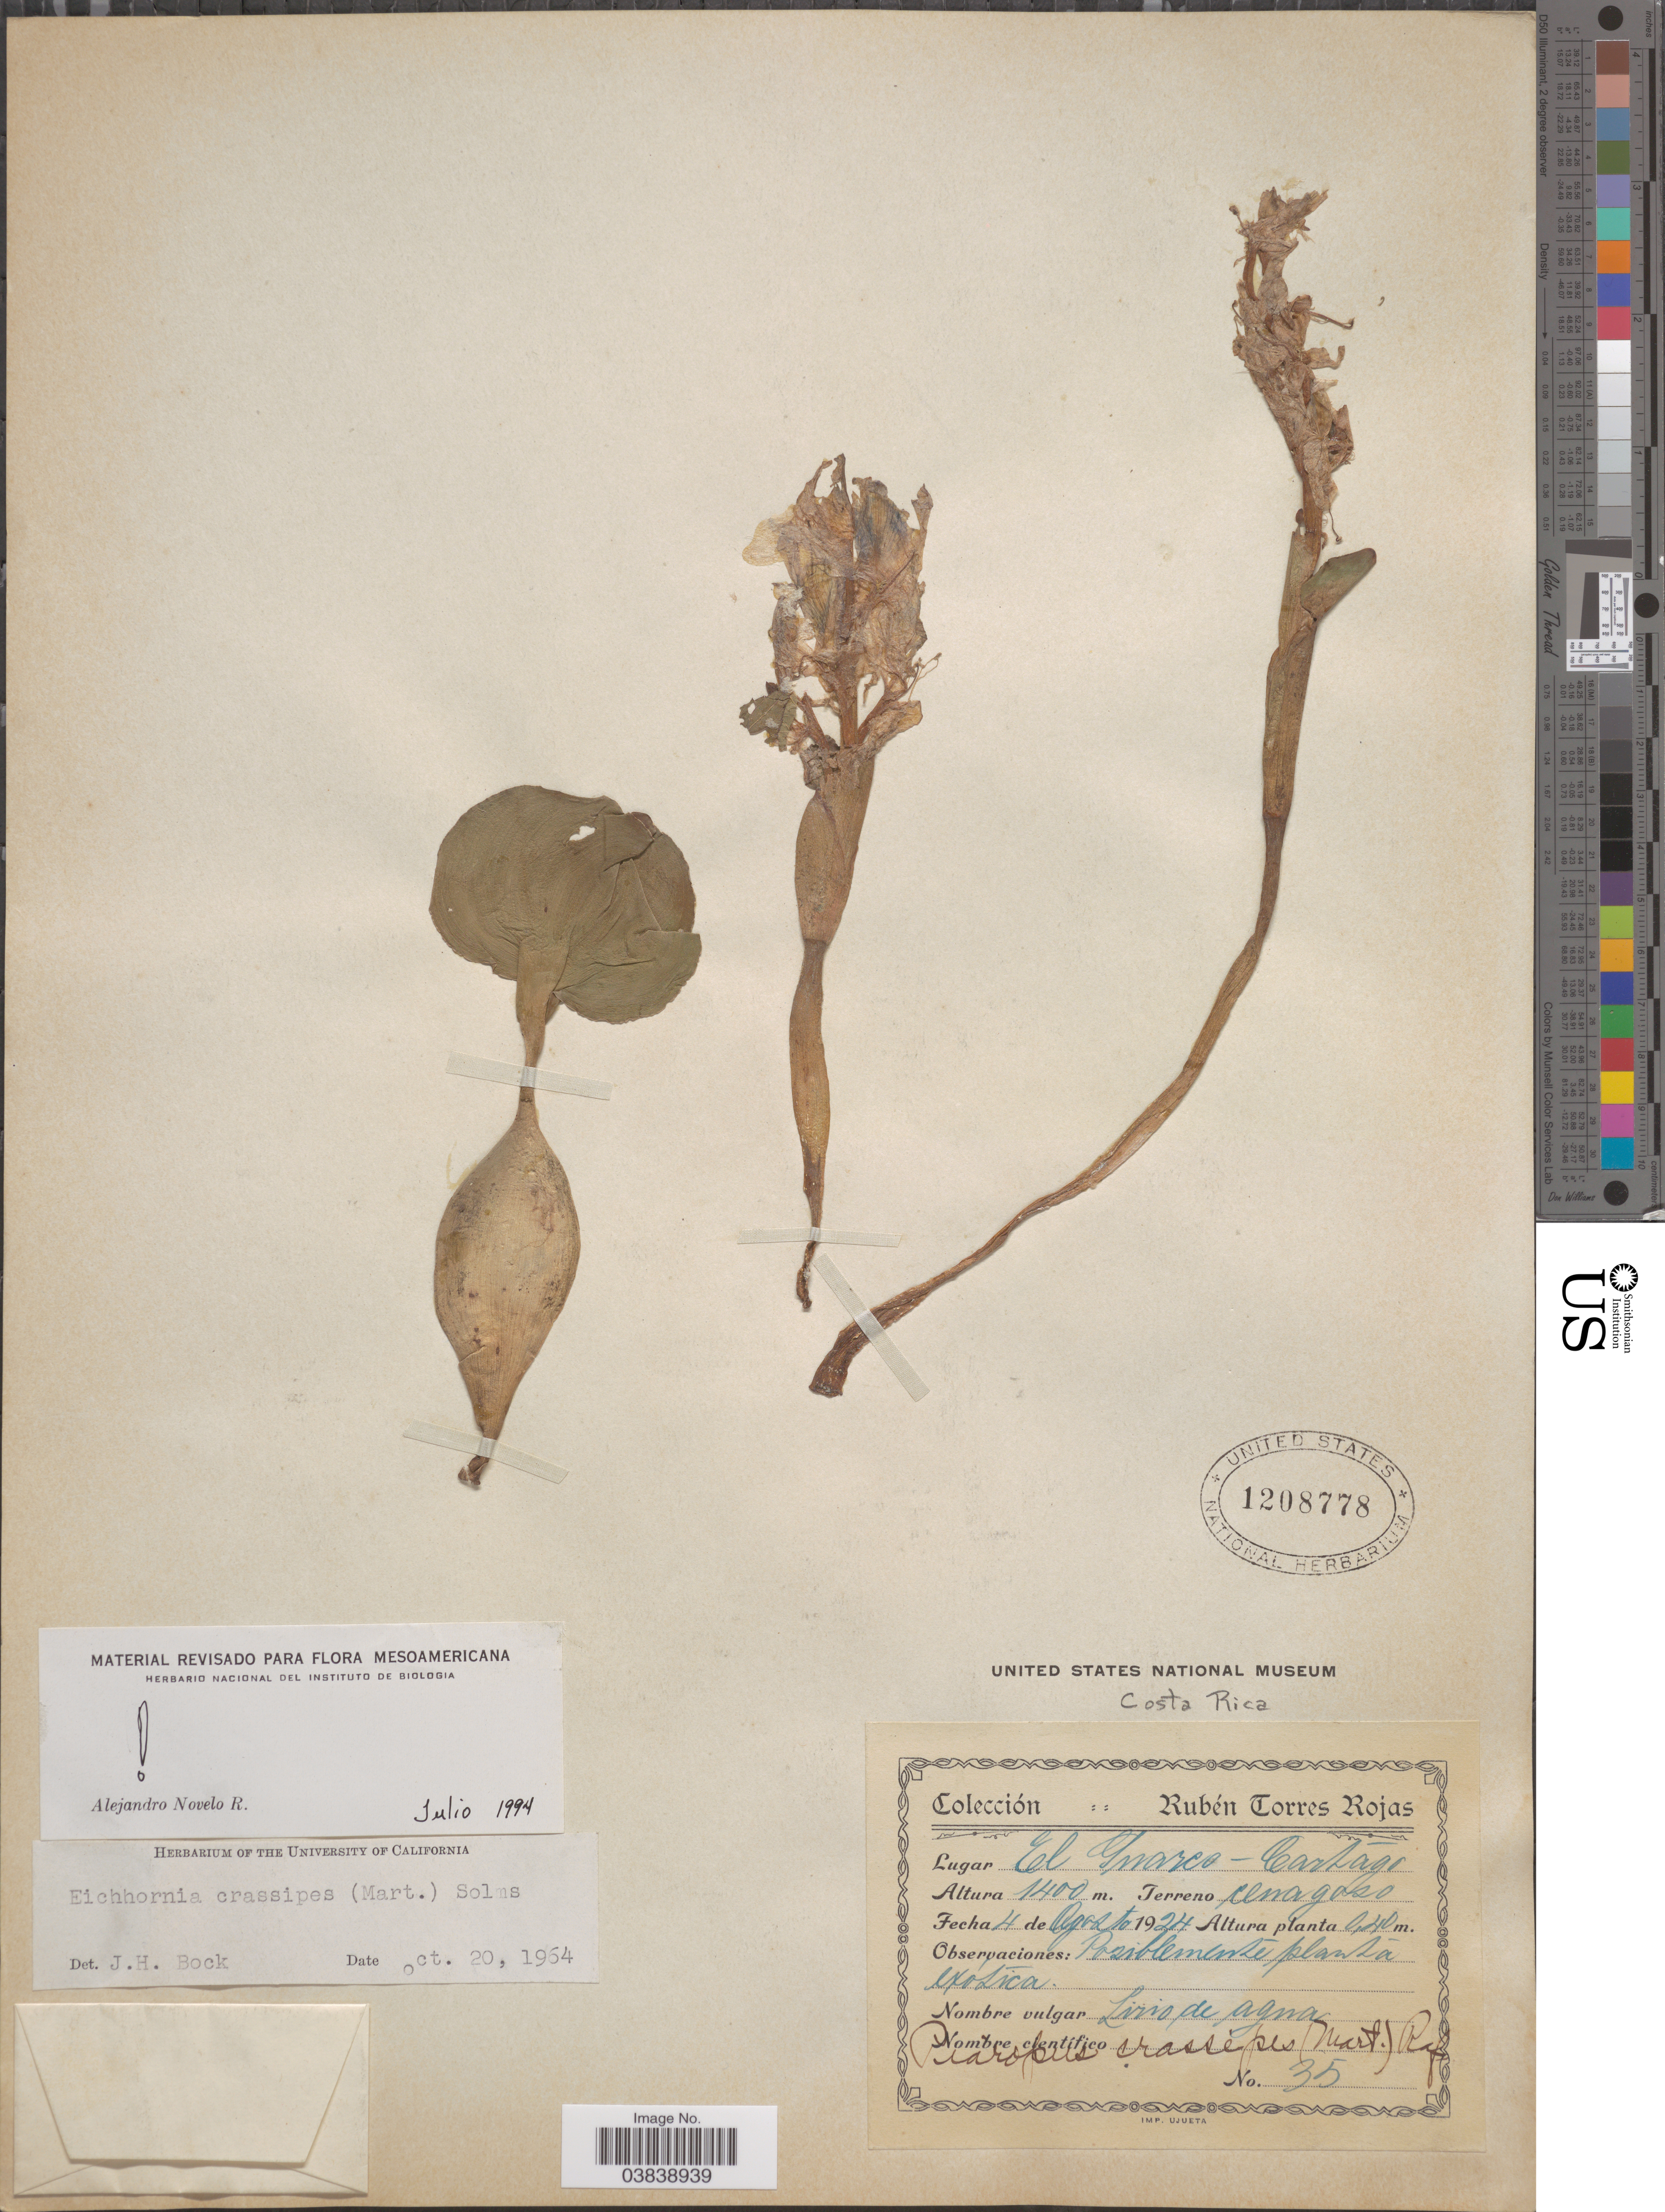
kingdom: Plantae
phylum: Tracheophyta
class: Liliopsida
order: Commelinales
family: Pontederiaceae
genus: Eichhornia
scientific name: Eichhornia crassipes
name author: (Mart.) Solms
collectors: R. Torres Rojas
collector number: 35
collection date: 1924-08-04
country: Costa Rica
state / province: Cartago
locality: El Guarco - Cartago.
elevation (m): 1400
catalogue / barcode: US 1208778